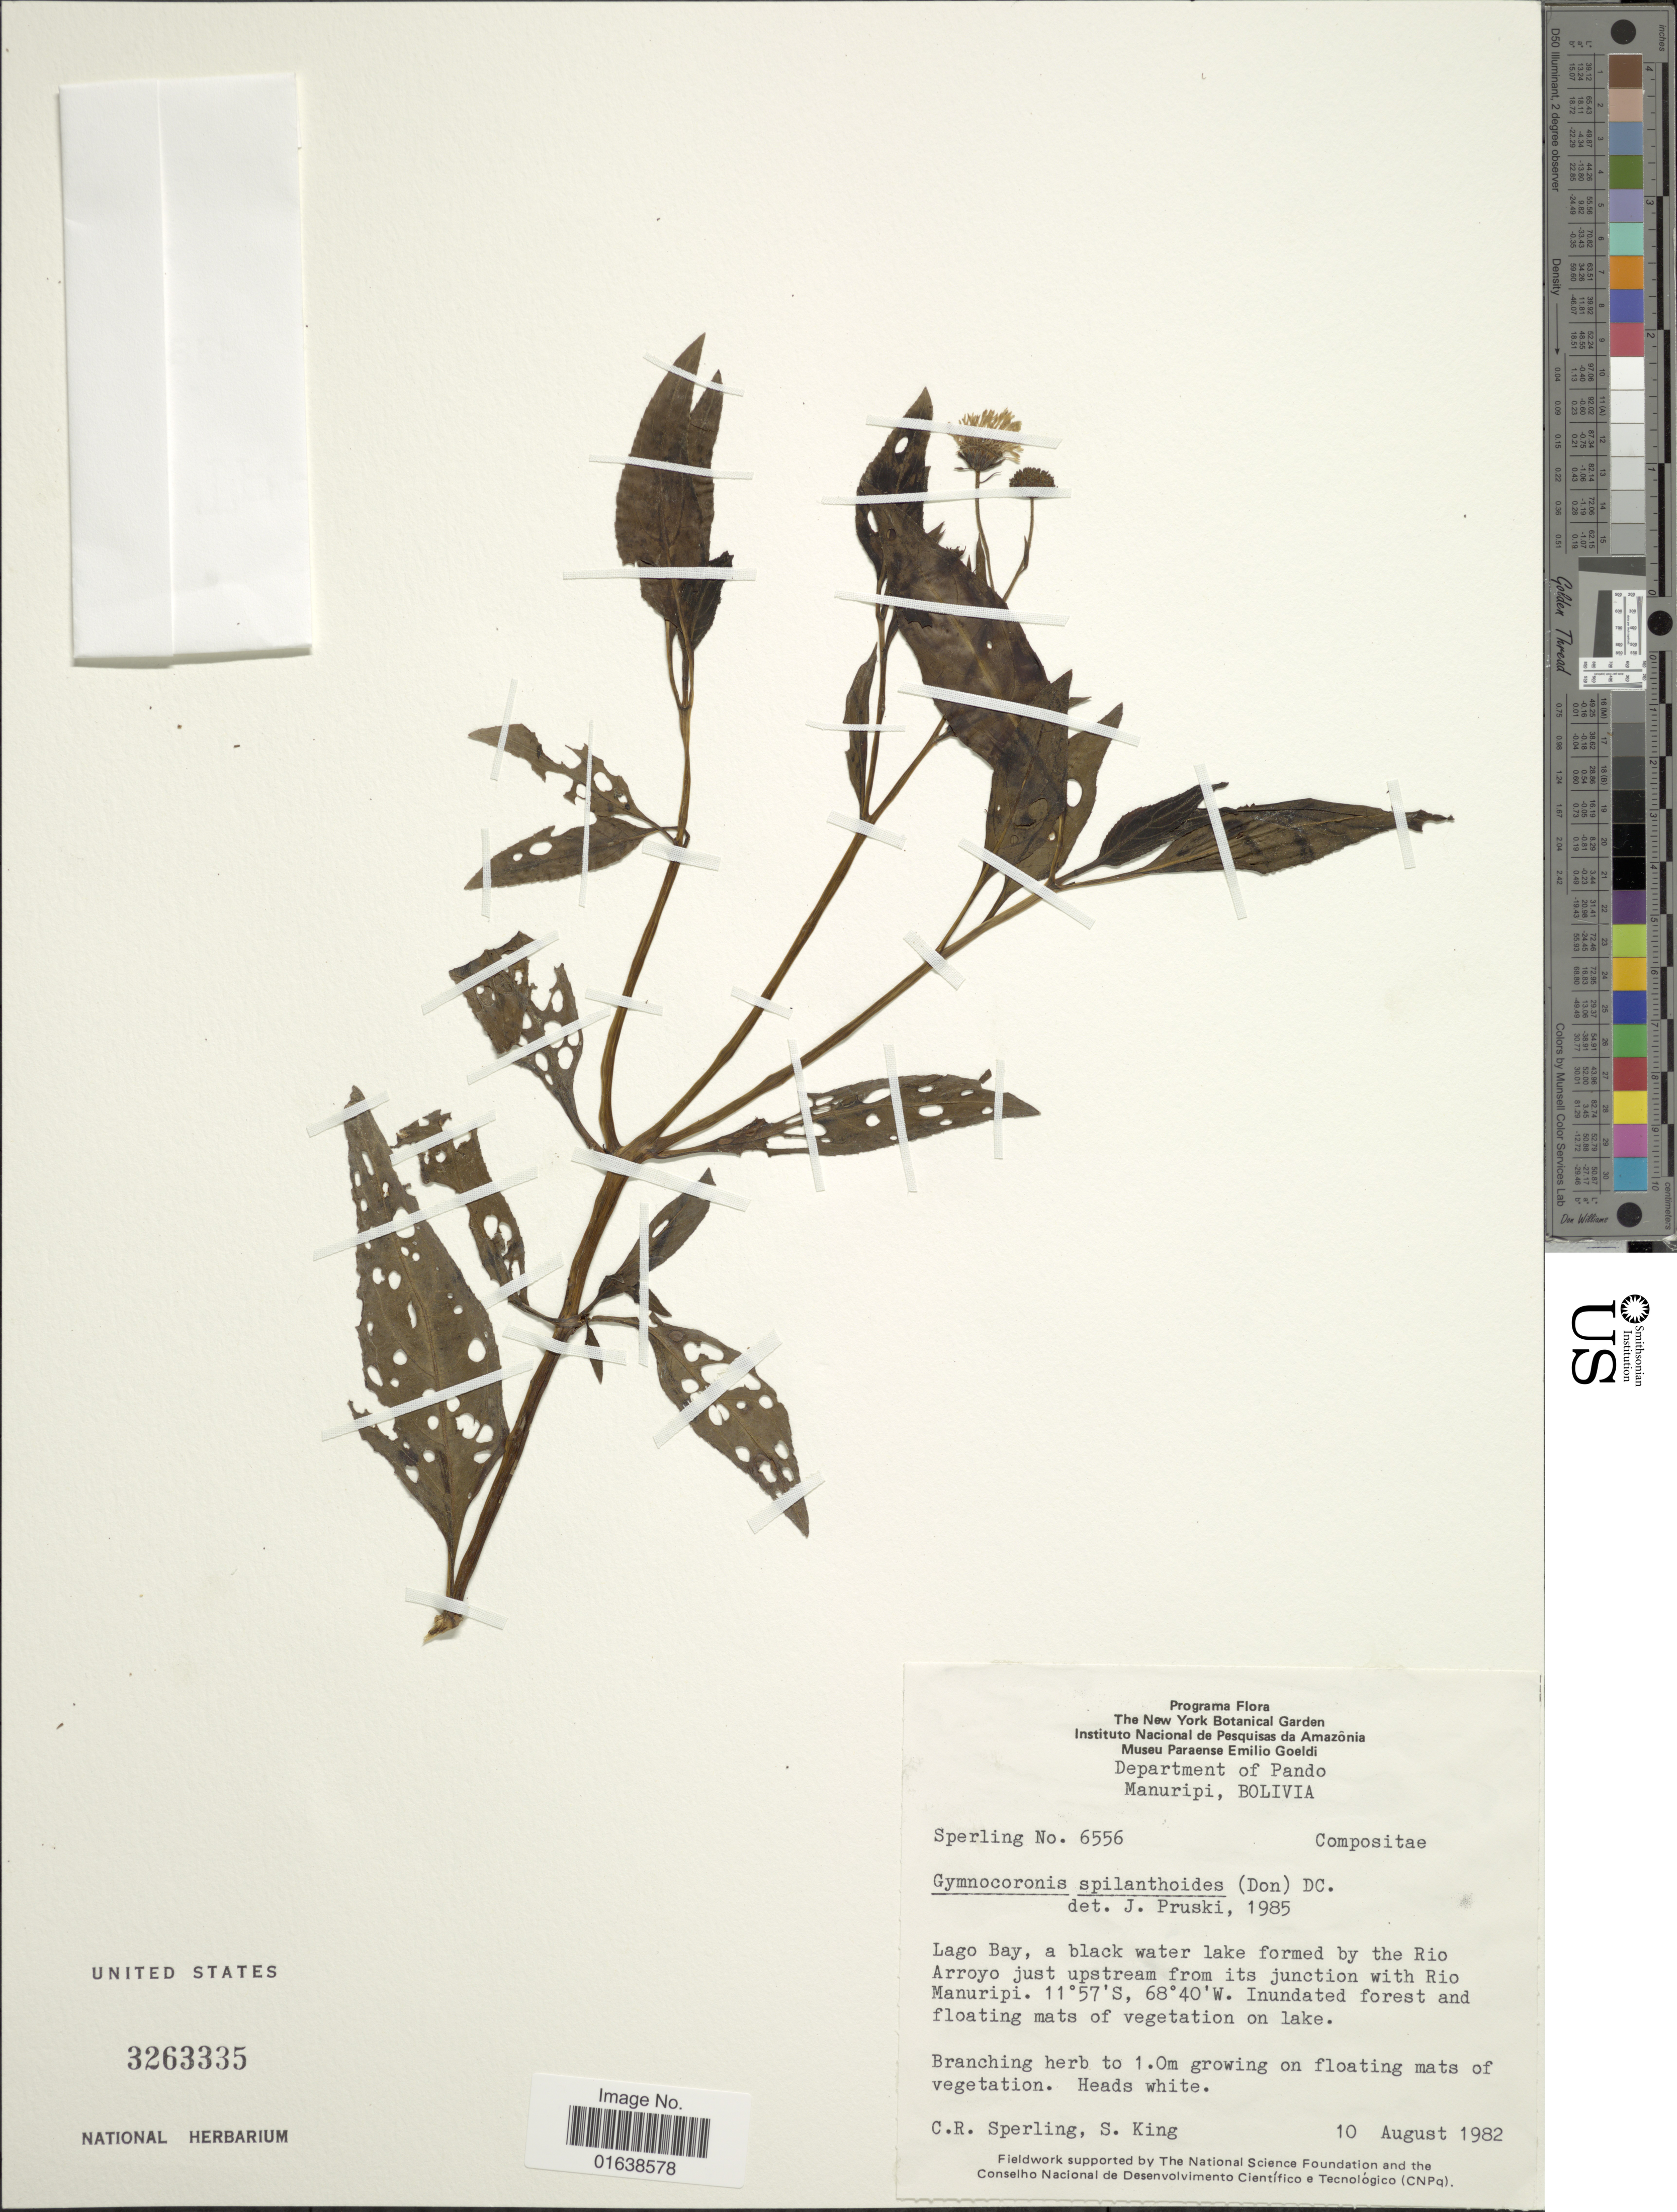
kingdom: Plantae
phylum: Tracheophyta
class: Magnoliopsida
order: Asterales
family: Asteraceae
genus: Gymnocoronis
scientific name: Gymnocoronis spilanthoides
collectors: C. R. Sperling & S. King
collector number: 6556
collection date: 1982-08-10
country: Bolivia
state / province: Pando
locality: Department of Pando. Manuripi, Bolivia. Lago Bay, a black water lake formed by the Rio Arroyo just upstream from its junction with Rio Manuripi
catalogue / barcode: US 3263335